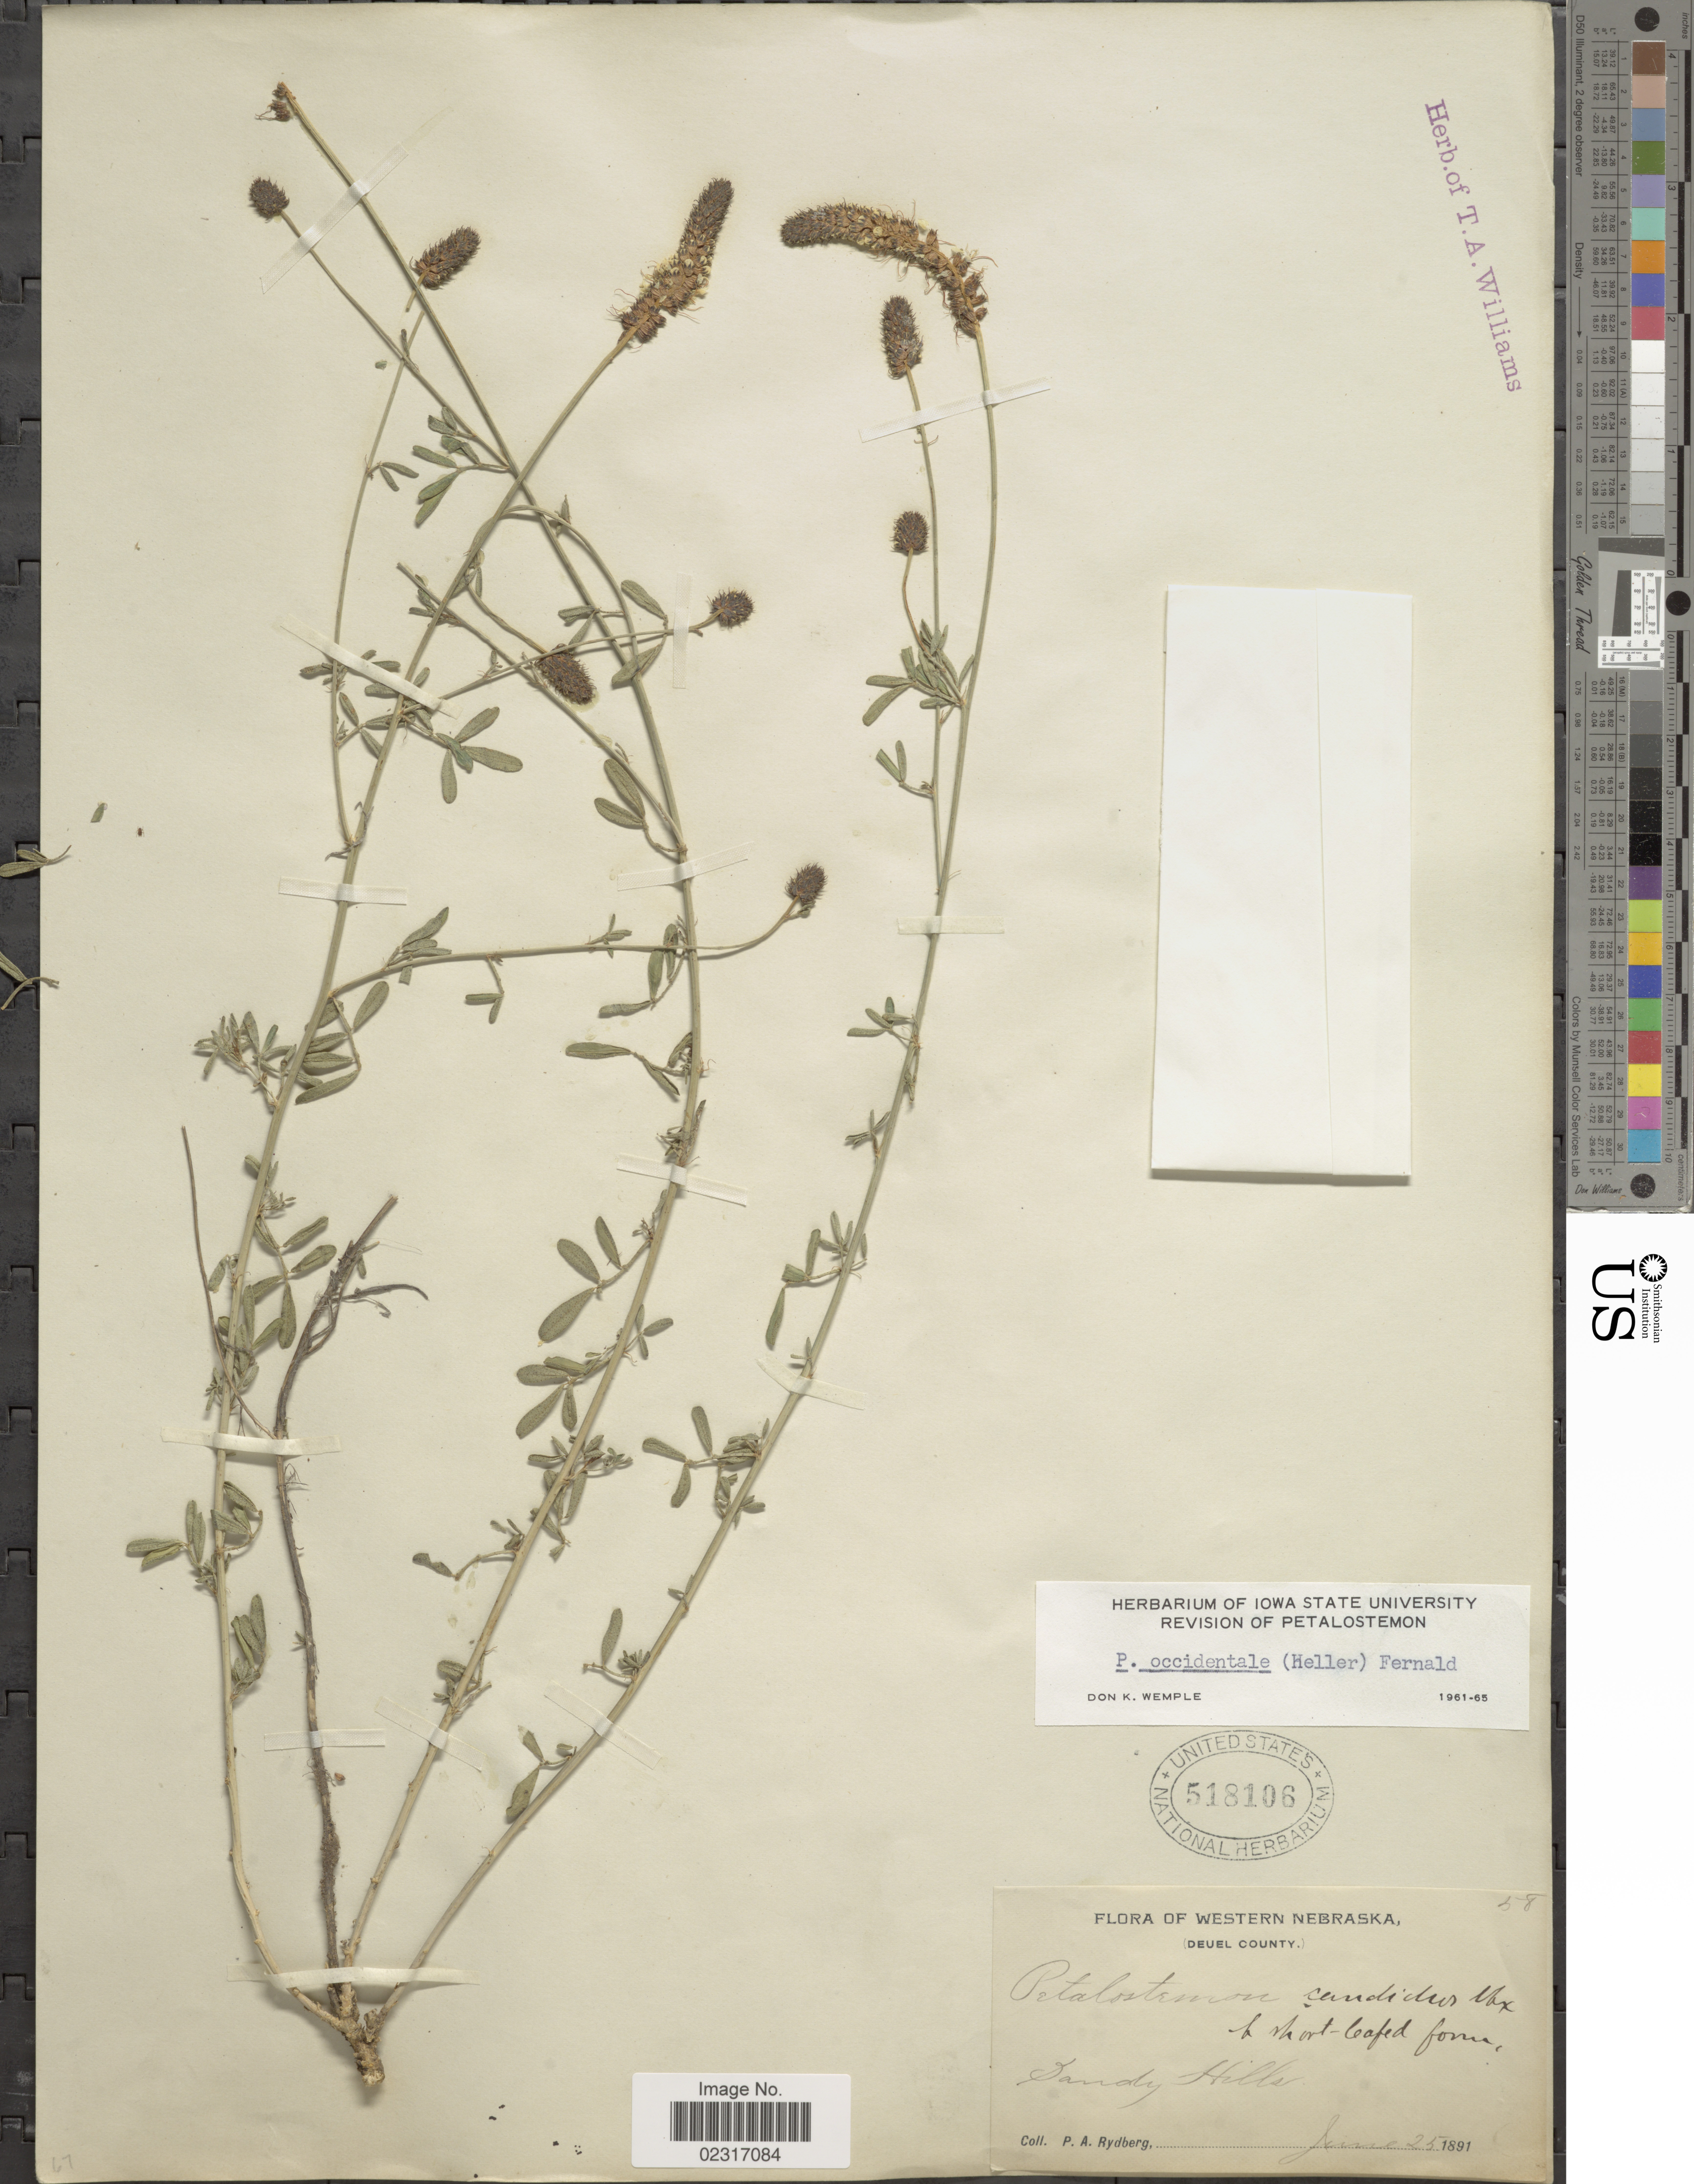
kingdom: Plantae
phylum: Tracheophyta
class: Magnoliopsida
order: Fabales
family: Fabaceae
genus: Dalea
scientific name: Dalea candida var. oligophylla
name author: (Torr) Shinners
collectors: P. A. Rydberg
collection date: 1891-06-25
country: United States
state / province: Nebraska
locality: Western Nebraska, (Deuel County).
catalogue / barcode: US 518106